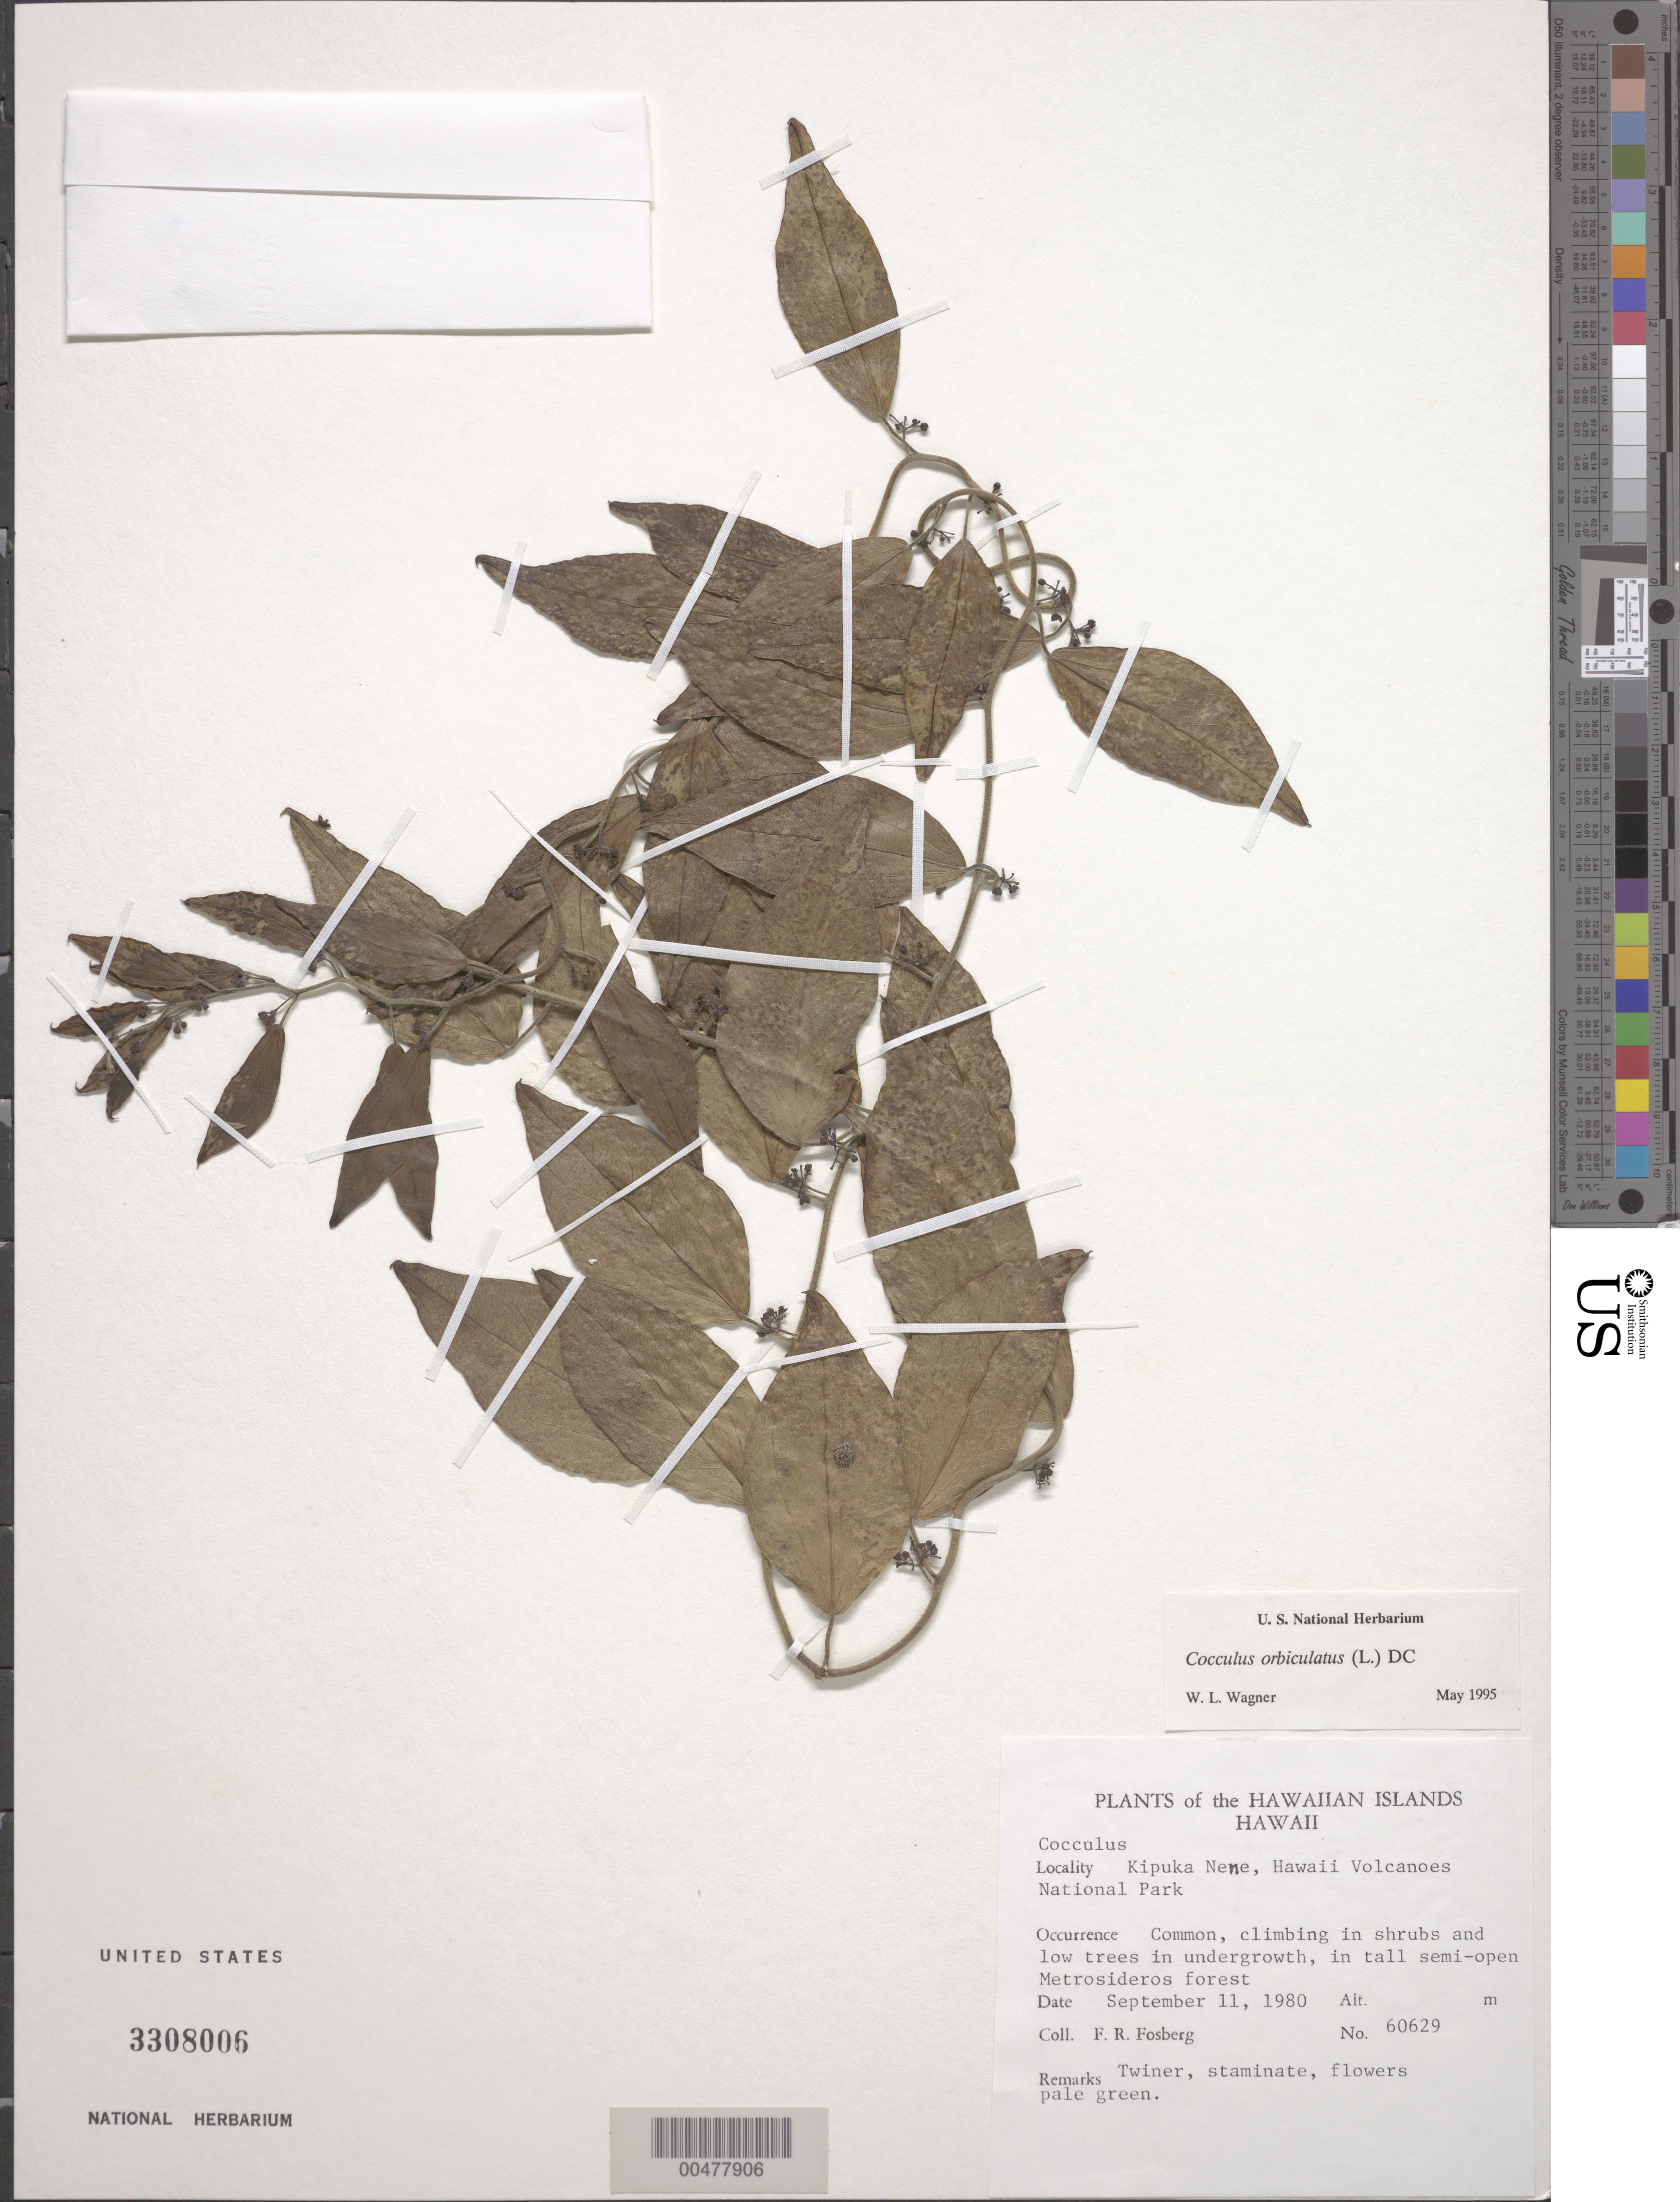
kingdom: Plantae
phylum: Tracheophyta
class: Magnoliopsida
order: Ranunculales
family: Menispermaceae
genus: Cocculus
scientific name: Cocculus orbiculatus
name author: (L.) DC.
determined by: Wagner, W. L., (BOT), Smithsonian Institution - National Museum of Natural History (UNITED STATES)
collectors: F. R. Fosberg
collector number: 60629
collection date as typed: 11 Sep 1980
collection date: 1980-09-11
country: United States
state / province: Hawaii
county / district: Hawaii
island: Hawaii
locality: Kipuka Nene, Hawaii Volcanoes National Park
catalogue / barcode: US 3308006